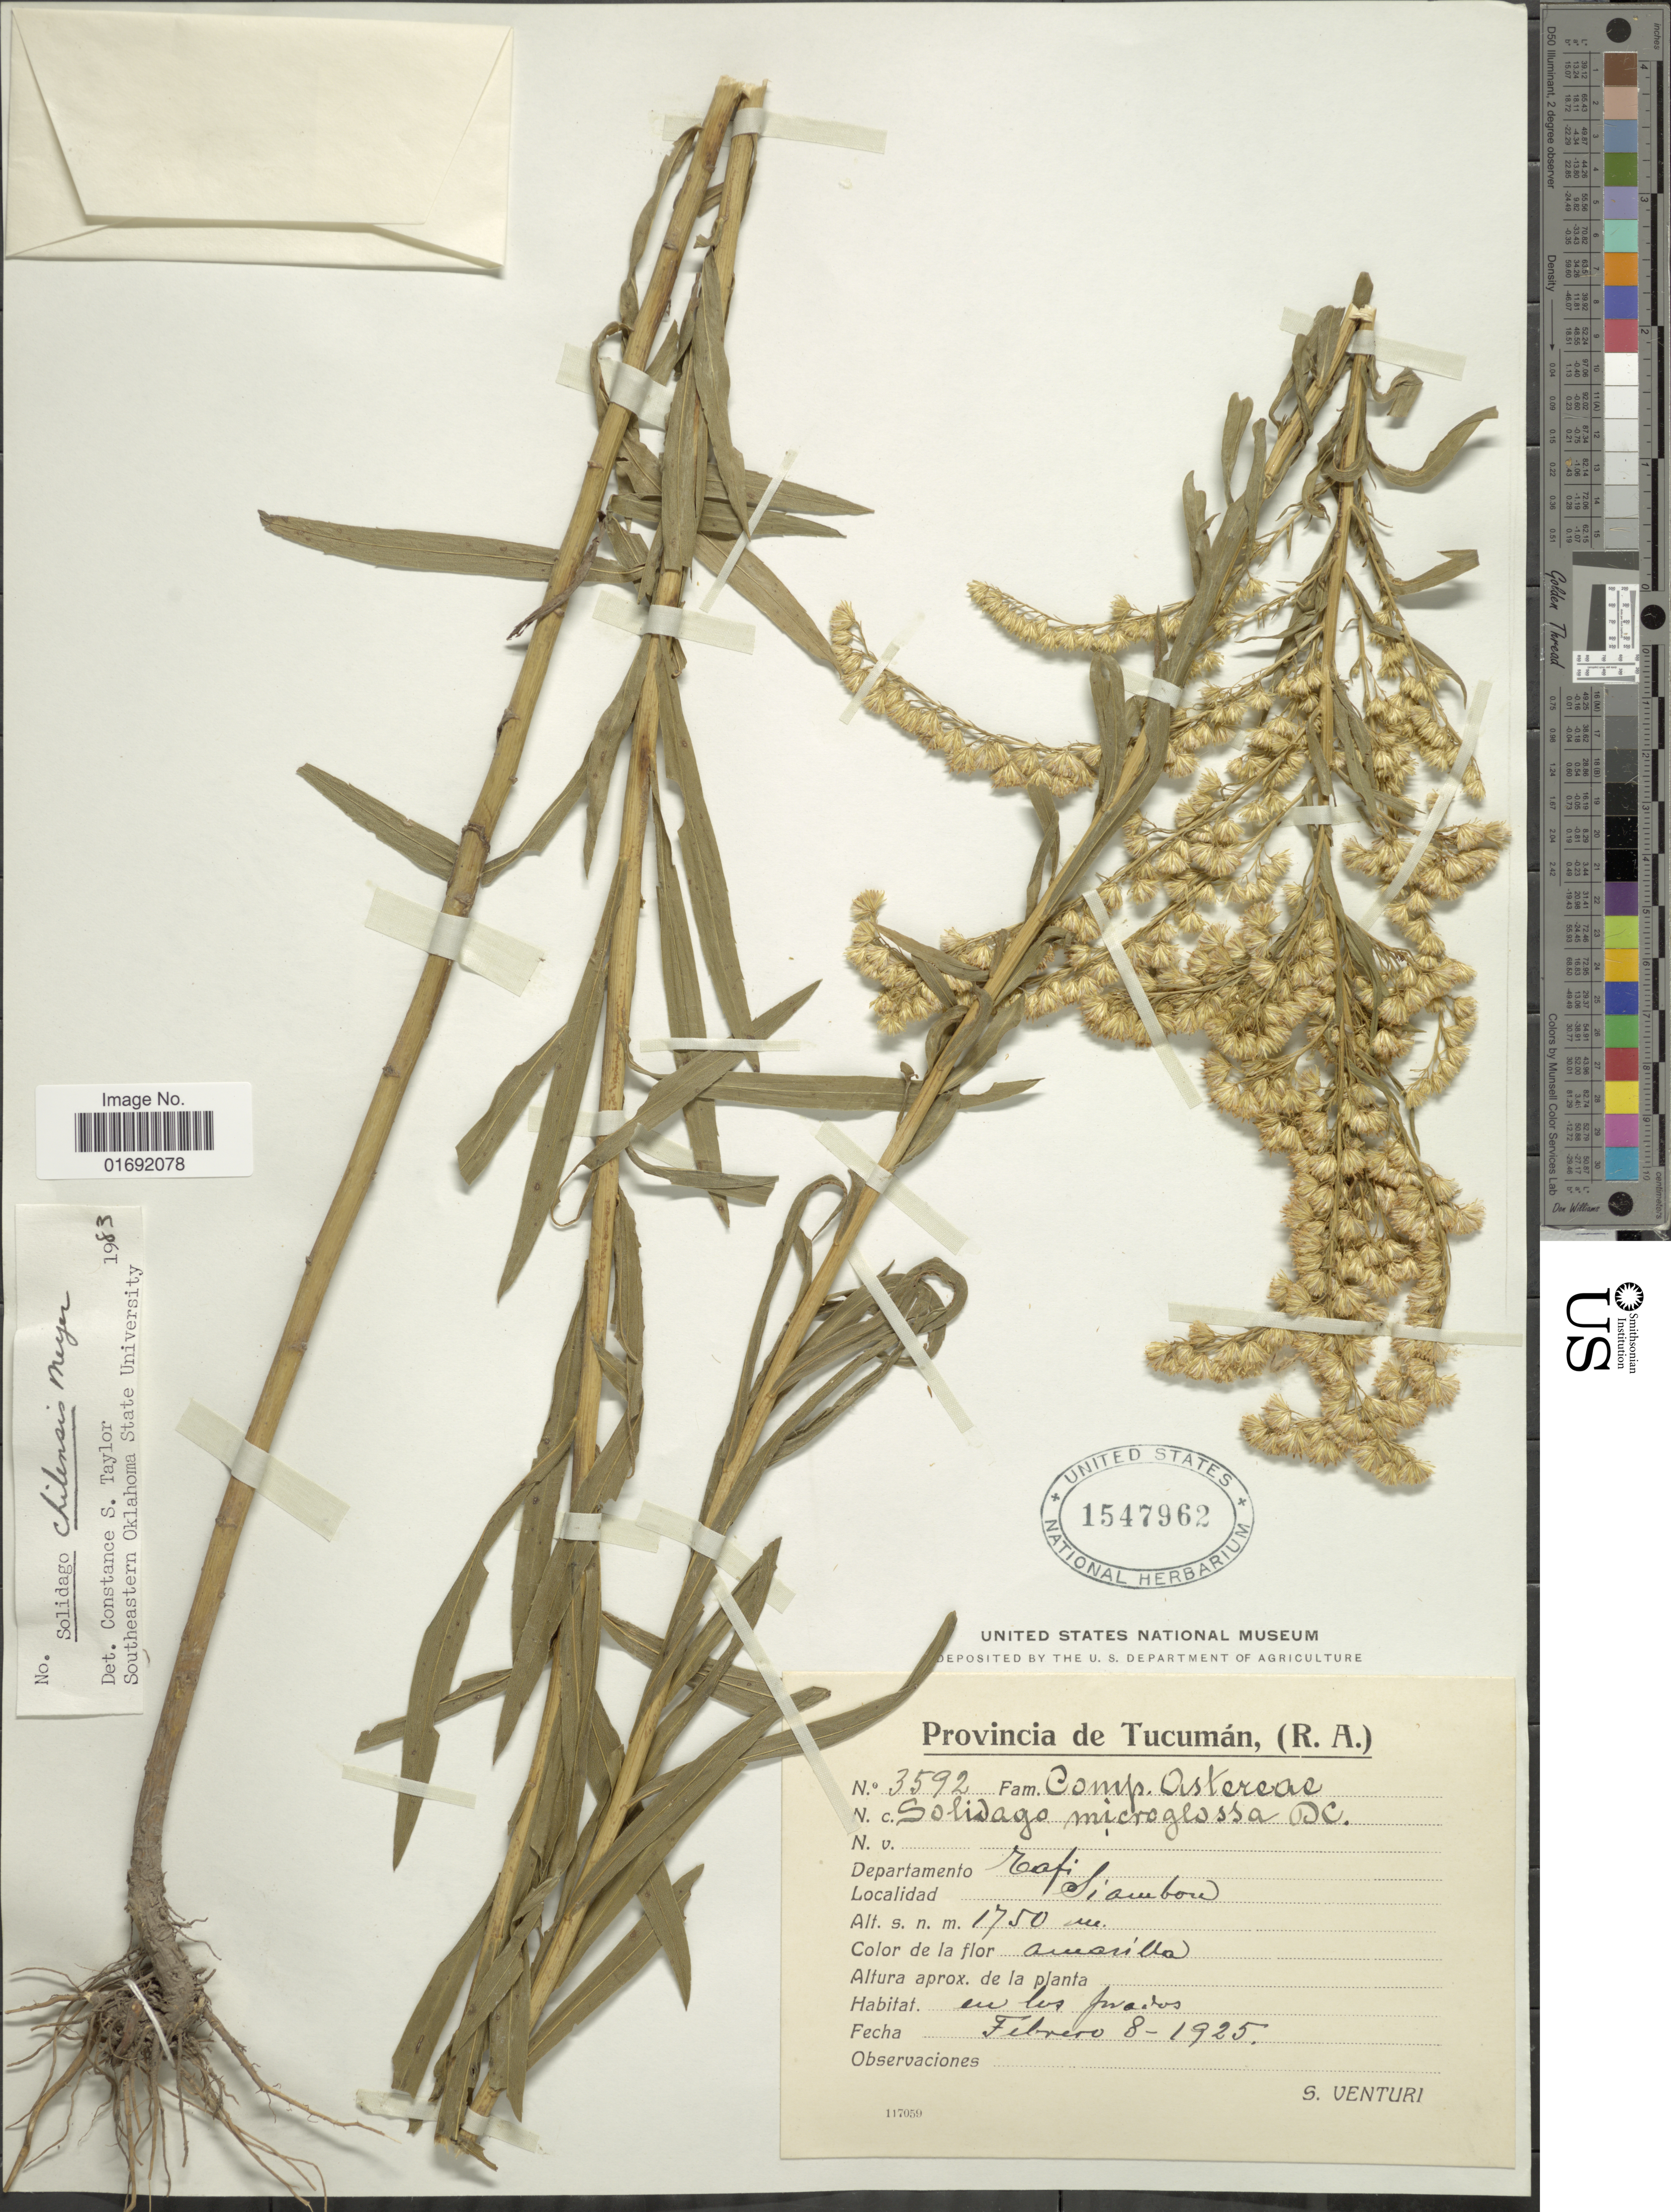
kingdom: Plantae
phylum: Tracheophyta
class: Magnoliopsida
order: Asterales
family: Asteraceae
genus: Solidago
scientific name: Solidago chilensis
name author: Meyen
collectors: S. Venturi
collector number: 3592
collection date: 1925-02-08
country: Argentina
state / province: Tucumán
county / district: Tafí Viejo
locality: Siambón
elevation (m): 1750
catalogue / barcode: US 1547962